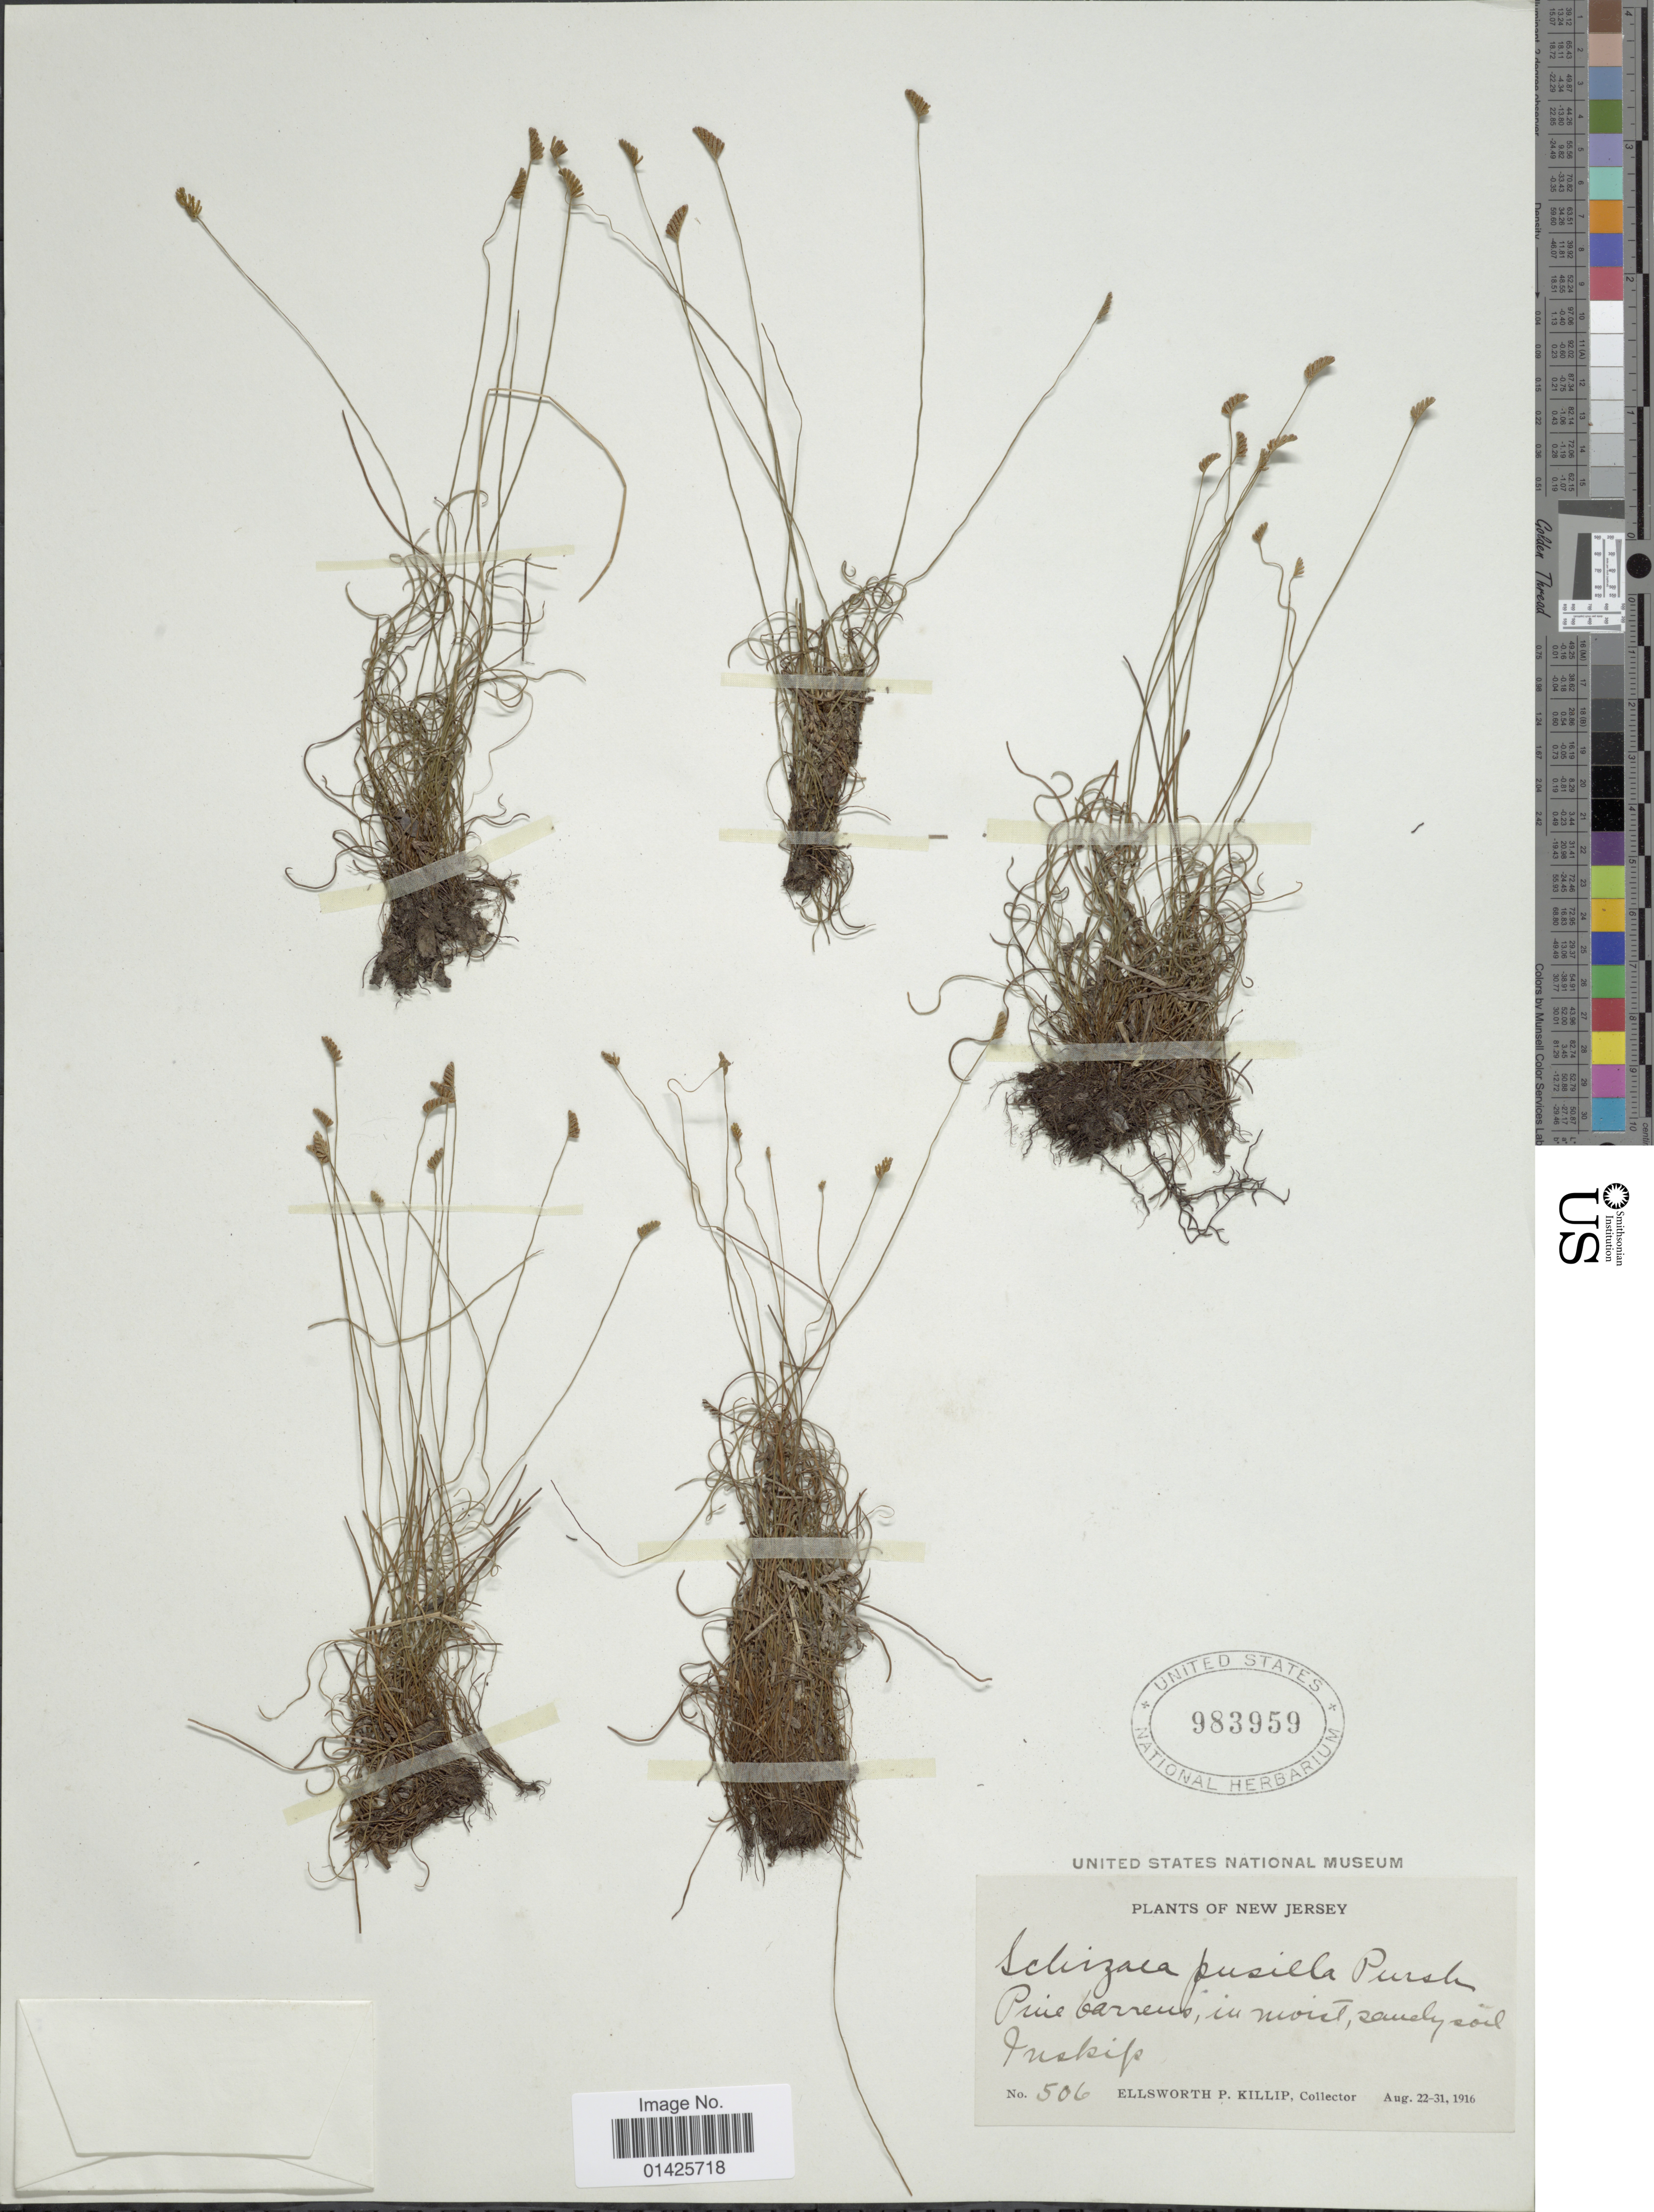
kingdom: Plantae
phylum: Tracheophyta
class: Polypodiopsida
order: Schizaeales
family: Schizaeaceae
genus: Schizaea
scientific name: Schizaea pusilla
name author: Pursh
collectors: E. P. Killip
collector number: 506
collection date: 1916-08-22/1916-08-31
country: United States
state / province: New Jersey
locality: Inskip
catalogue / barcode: US 983953